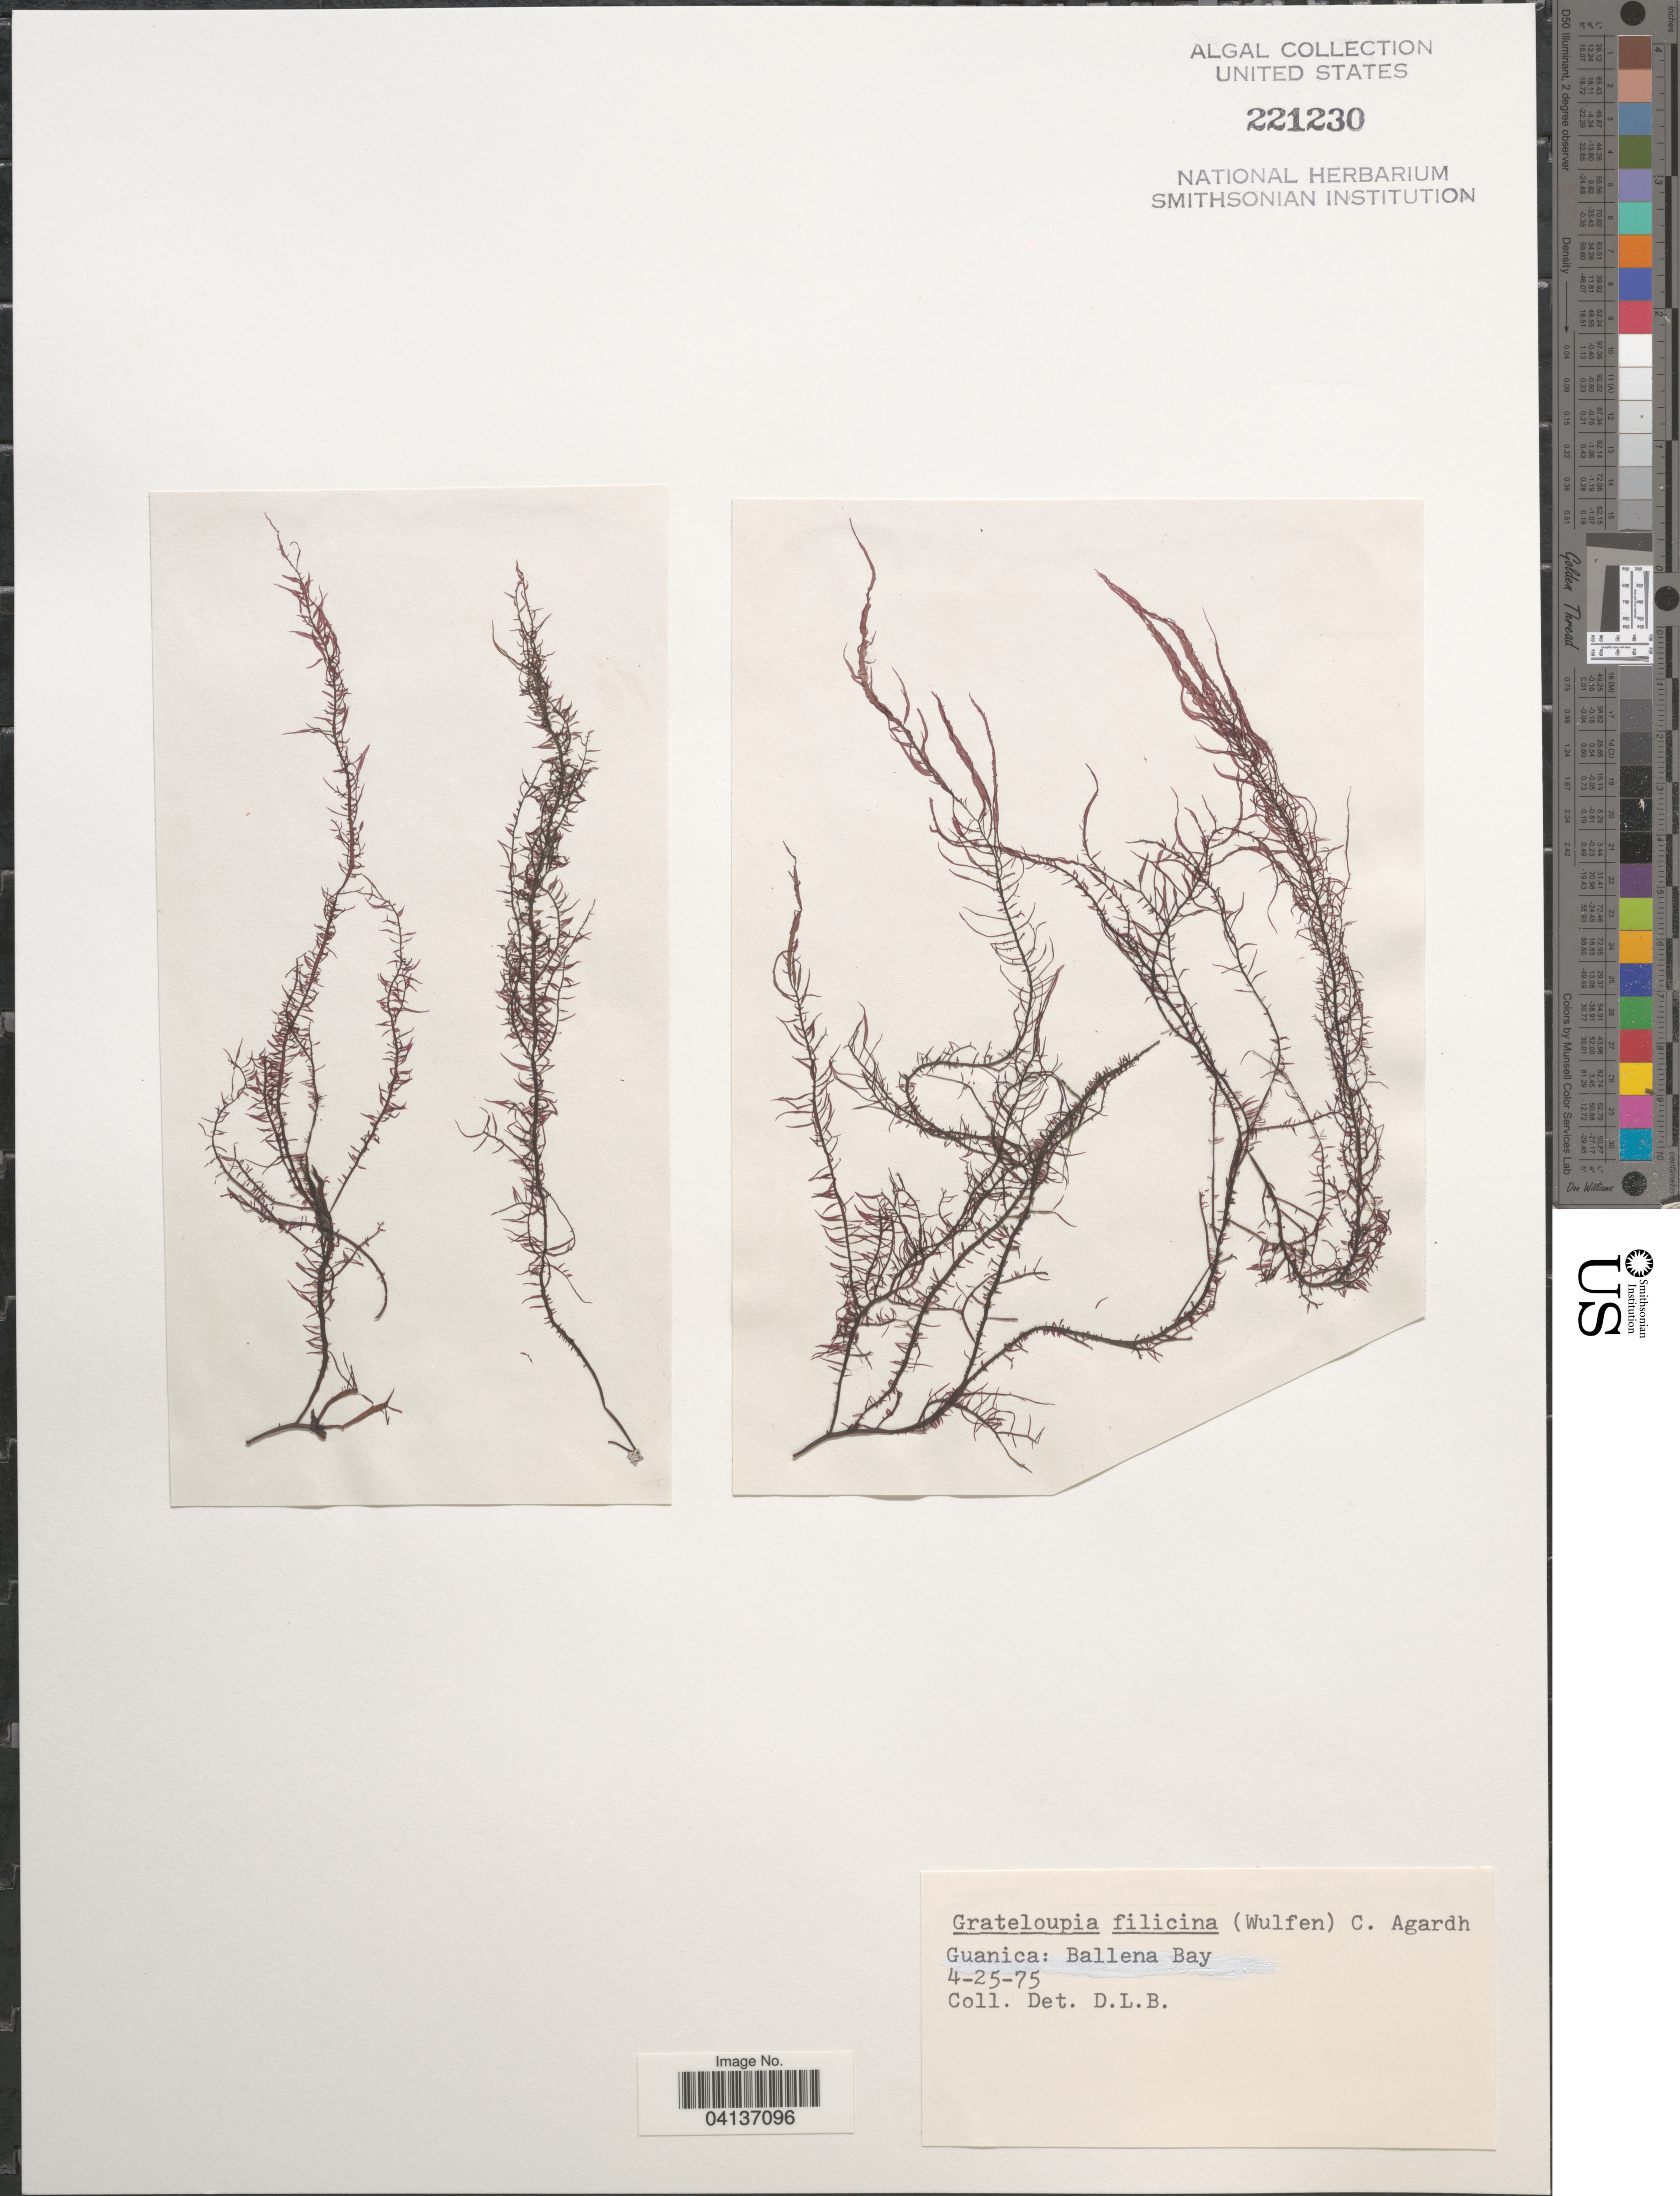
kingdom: Plantae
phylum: Rhodophyta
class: Florideophyceae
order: Halymeniales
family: Halymeniaceae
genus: Grateloupia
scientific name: Grateloupia filicina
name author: (J.V.Lamouroux) C. Agardh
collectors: D. L. B.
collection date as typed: Transcribed d/m/y: 25/4/75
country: Puerto Rico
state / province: Guánica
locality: Ballena Bay.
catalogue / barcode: US 221230